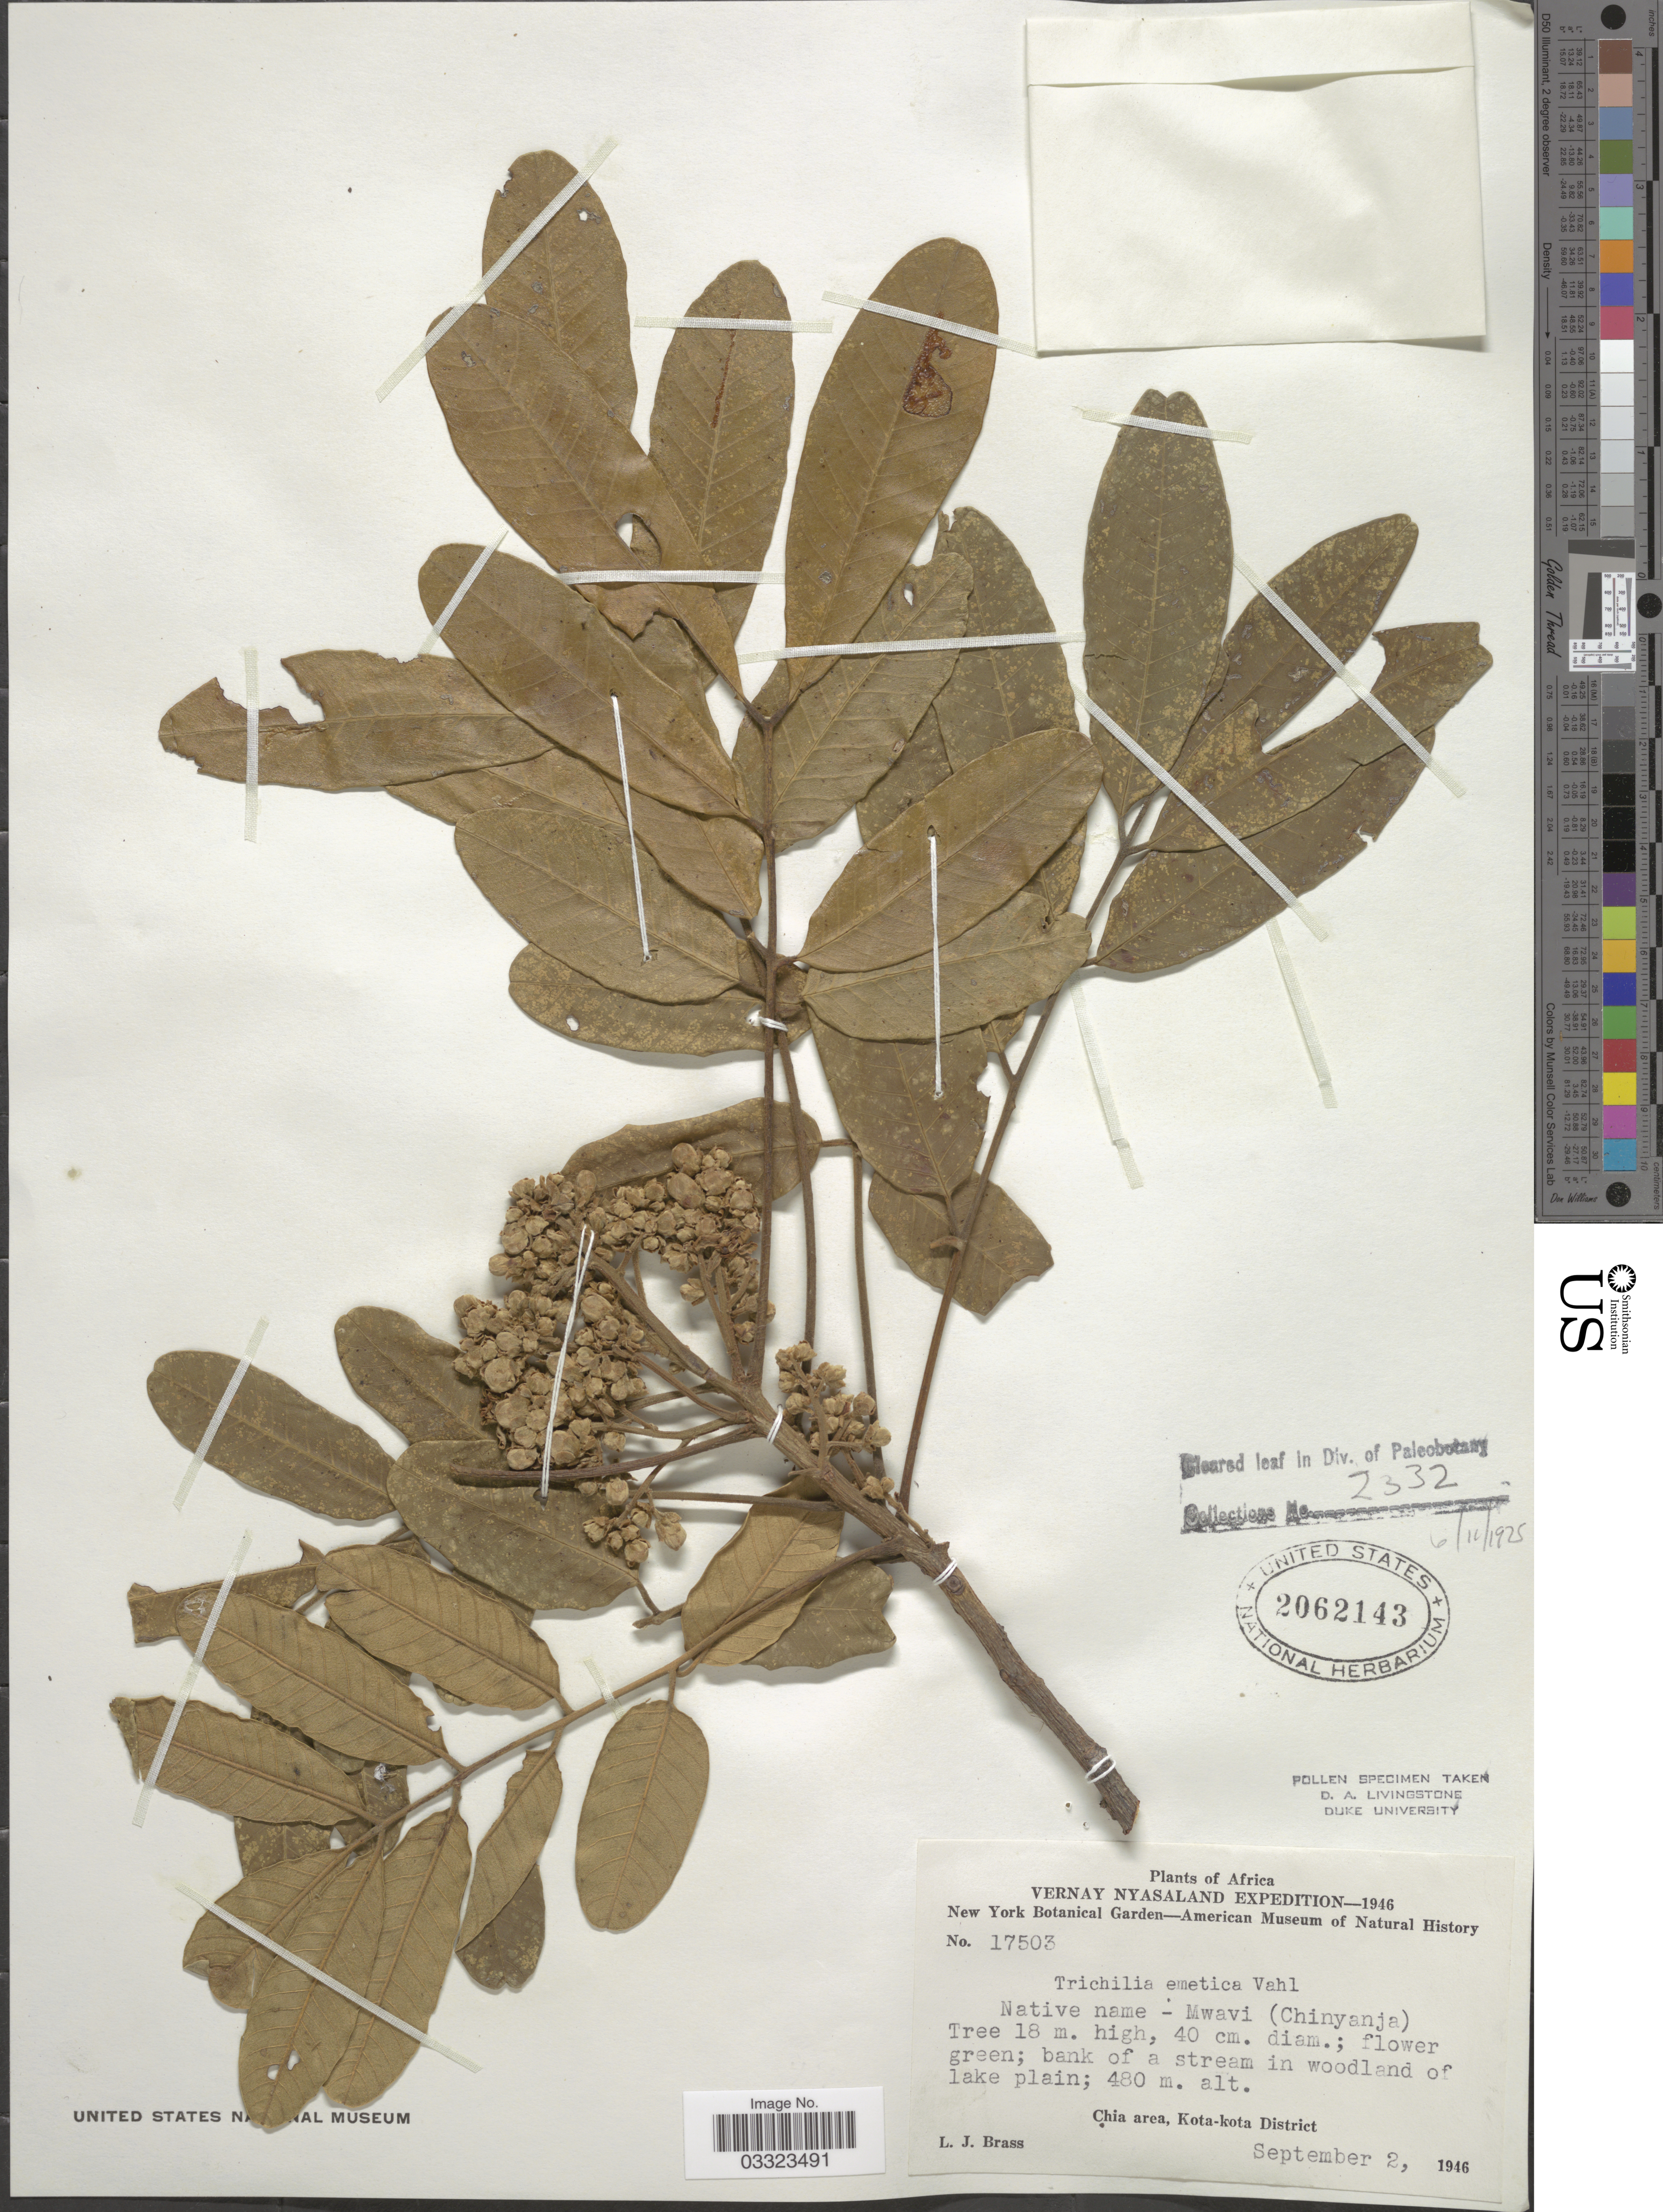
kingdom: Plantae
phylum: Tracheophyta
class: Magnoliopsida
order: Sapindales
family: Meliaceae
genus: Trichilia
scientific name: Trichilia emetica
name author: Vahl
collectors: L. J. Brass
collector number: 17503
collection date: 1946-09-02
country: Malawi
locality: Vernay Nyasaland. Chia area, Kota-kota District.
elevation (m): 480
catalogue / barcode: US 2062143